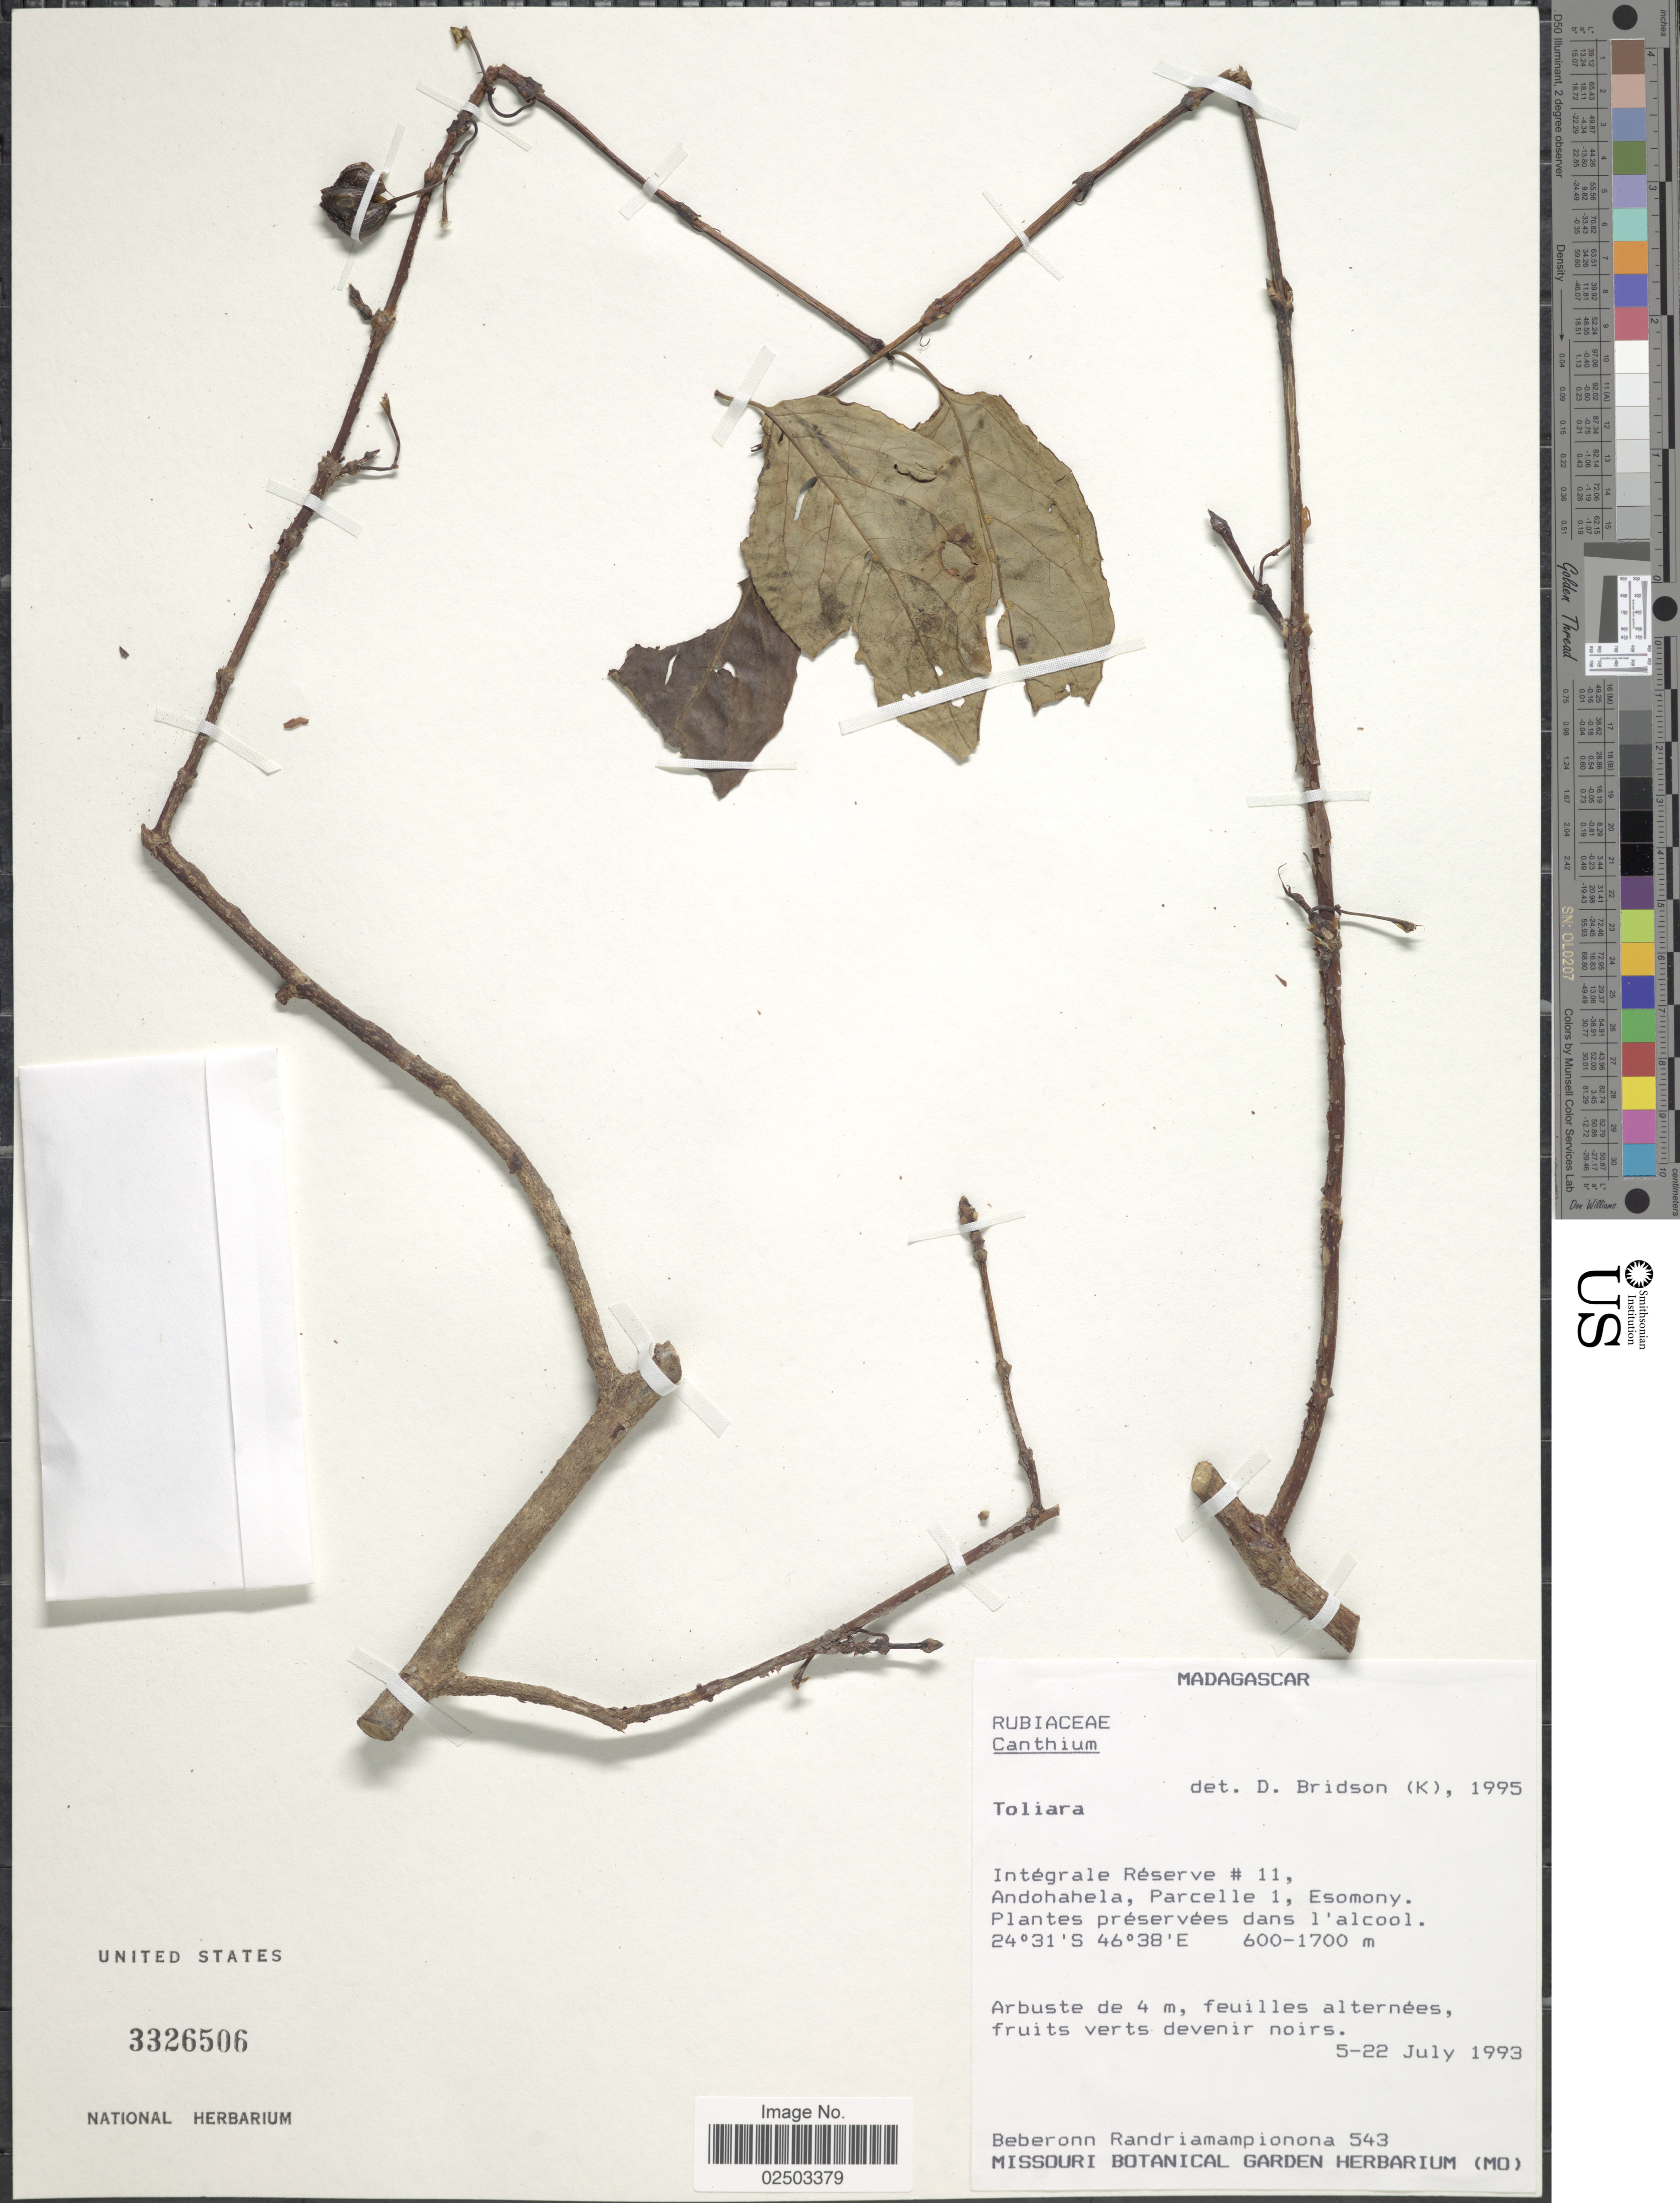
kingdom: Plantae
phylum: Tracheophyta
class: Magnoliopsida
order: Gentianales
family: Rubiaceae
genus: Bridsonia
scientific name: Bridsonia chamaedendrum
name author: (Kuntze) Verstraete & A.E. van Wyk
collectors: B. Randriamampionona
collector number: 543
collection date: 1993-07-05/1993-07-22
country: Madagascar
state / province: Anosy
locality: Integerale Reserve #11, Andohahela, Parcelle 1, Esomony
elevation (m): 600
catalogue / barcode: US 3326506